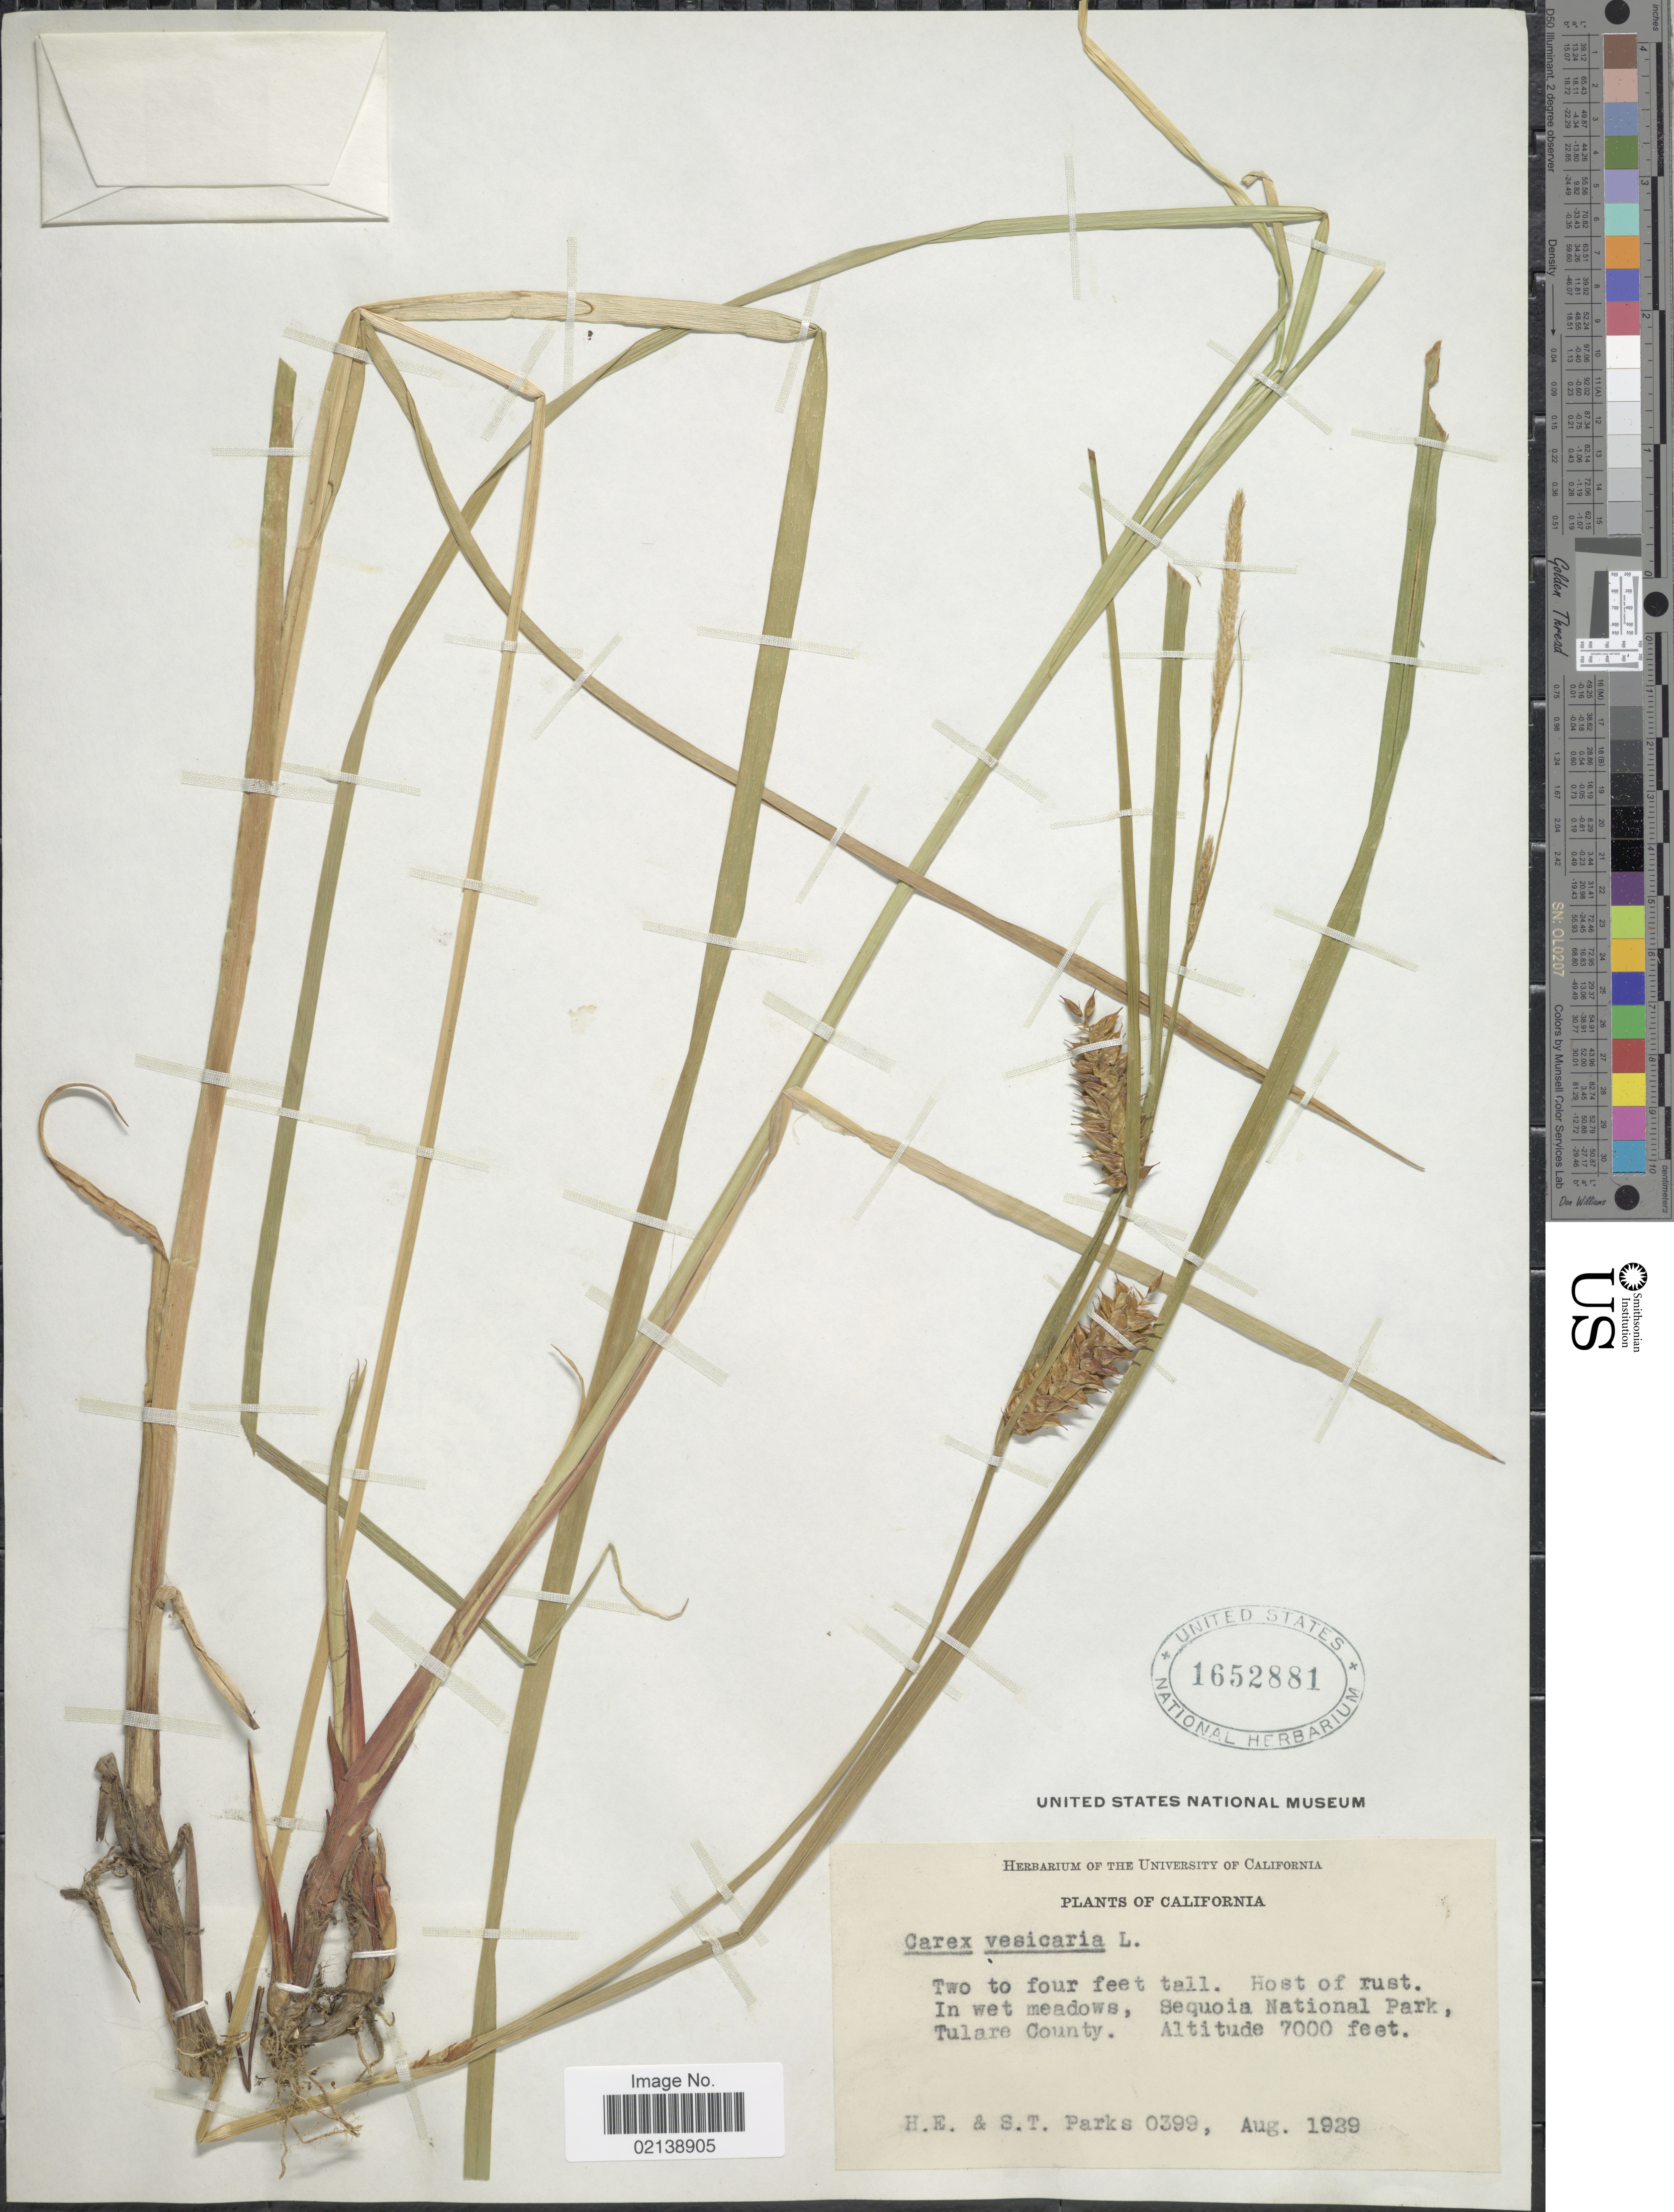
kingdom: Plantae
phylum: Tracheophyta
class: Liliopsida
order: Poales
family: Cyperaceae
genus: Carex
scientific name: Carex vesicaria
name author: L.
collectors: H. E. Parks & S. Parks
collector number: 0399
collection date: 1929-08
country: United States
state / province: California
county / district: Tulare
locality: Two to four feet tall. Host of rust. In wet meadows, Sequoia National Park, Tulare County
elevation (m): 2134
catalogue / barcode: US 1652881